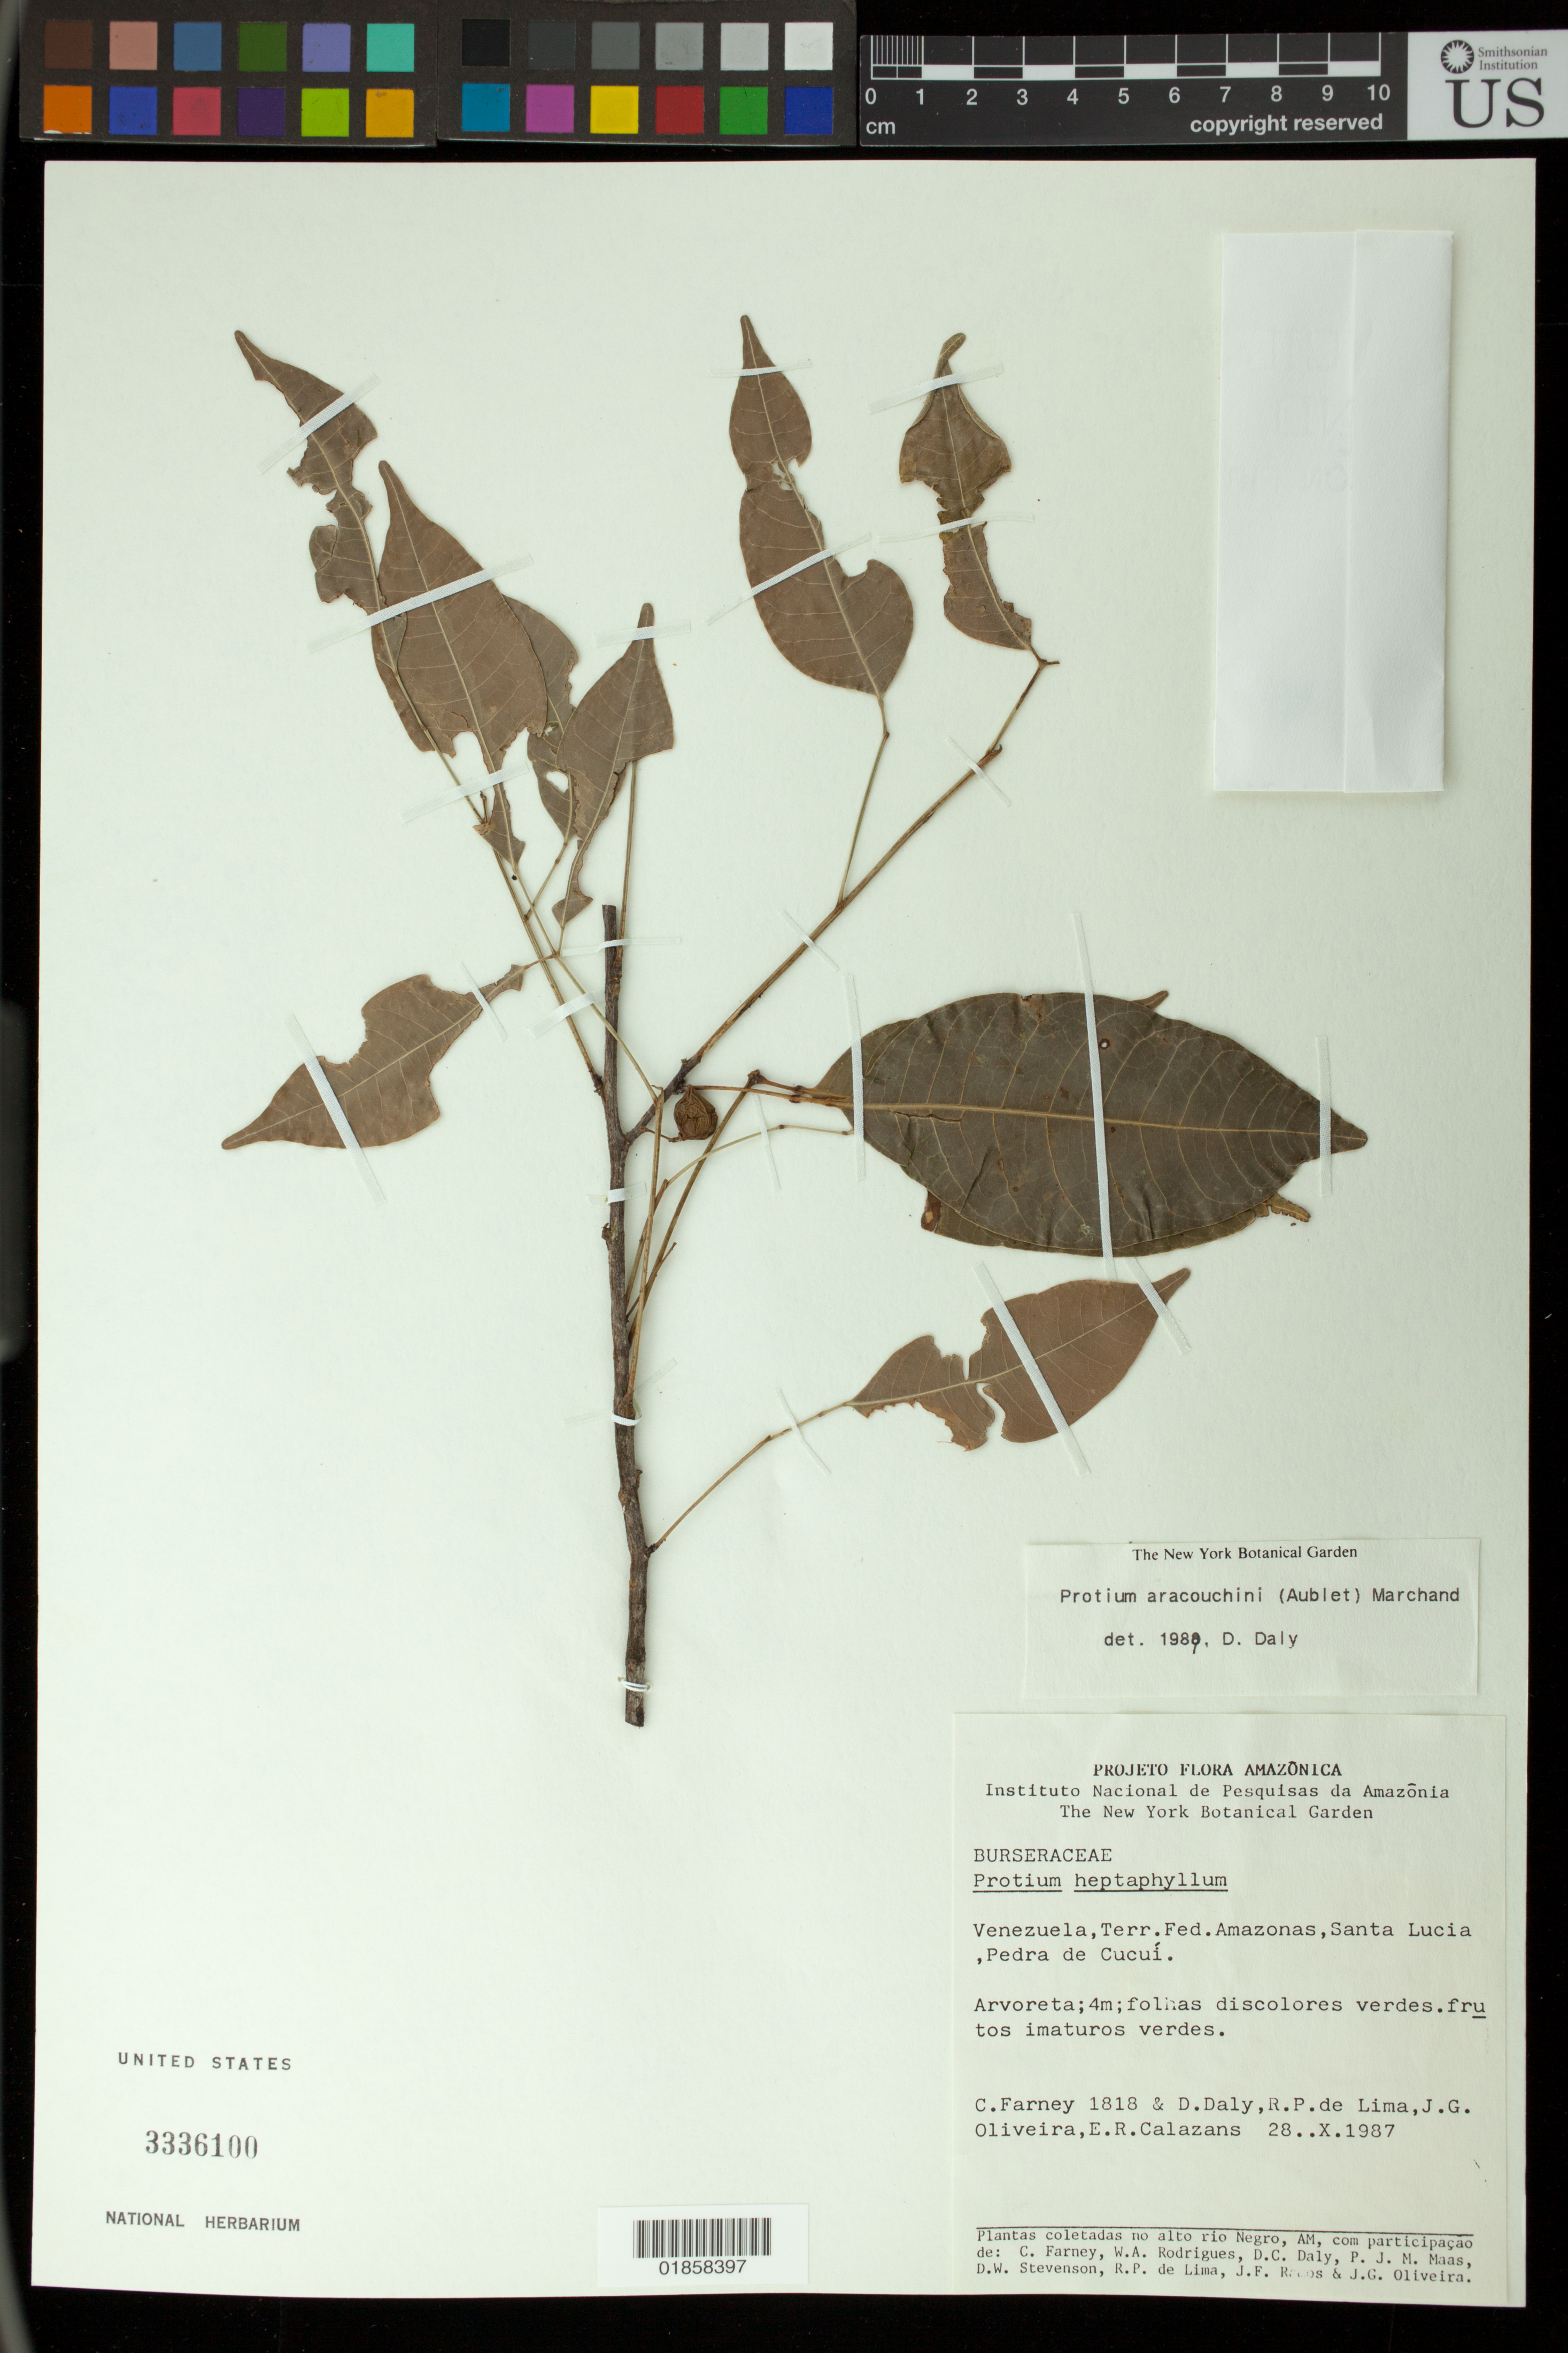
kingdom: Plantae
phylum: Tracheophyta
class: Magnoliopsida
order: Sapindales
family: Burseraceae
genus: Protium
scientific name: Protium aracouchini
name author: (Aubl.) Marchand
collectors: C. Farney, D. C. Daly, J. Oliveira, R. P. Lima & E. R.Calazans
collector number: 1818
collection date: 1987-10-28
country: Venezuela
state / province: Amazonas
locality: Terr. Fed. Amazonas, Santa Lucia, Pedra de Cucuí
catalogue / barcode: US 3336100